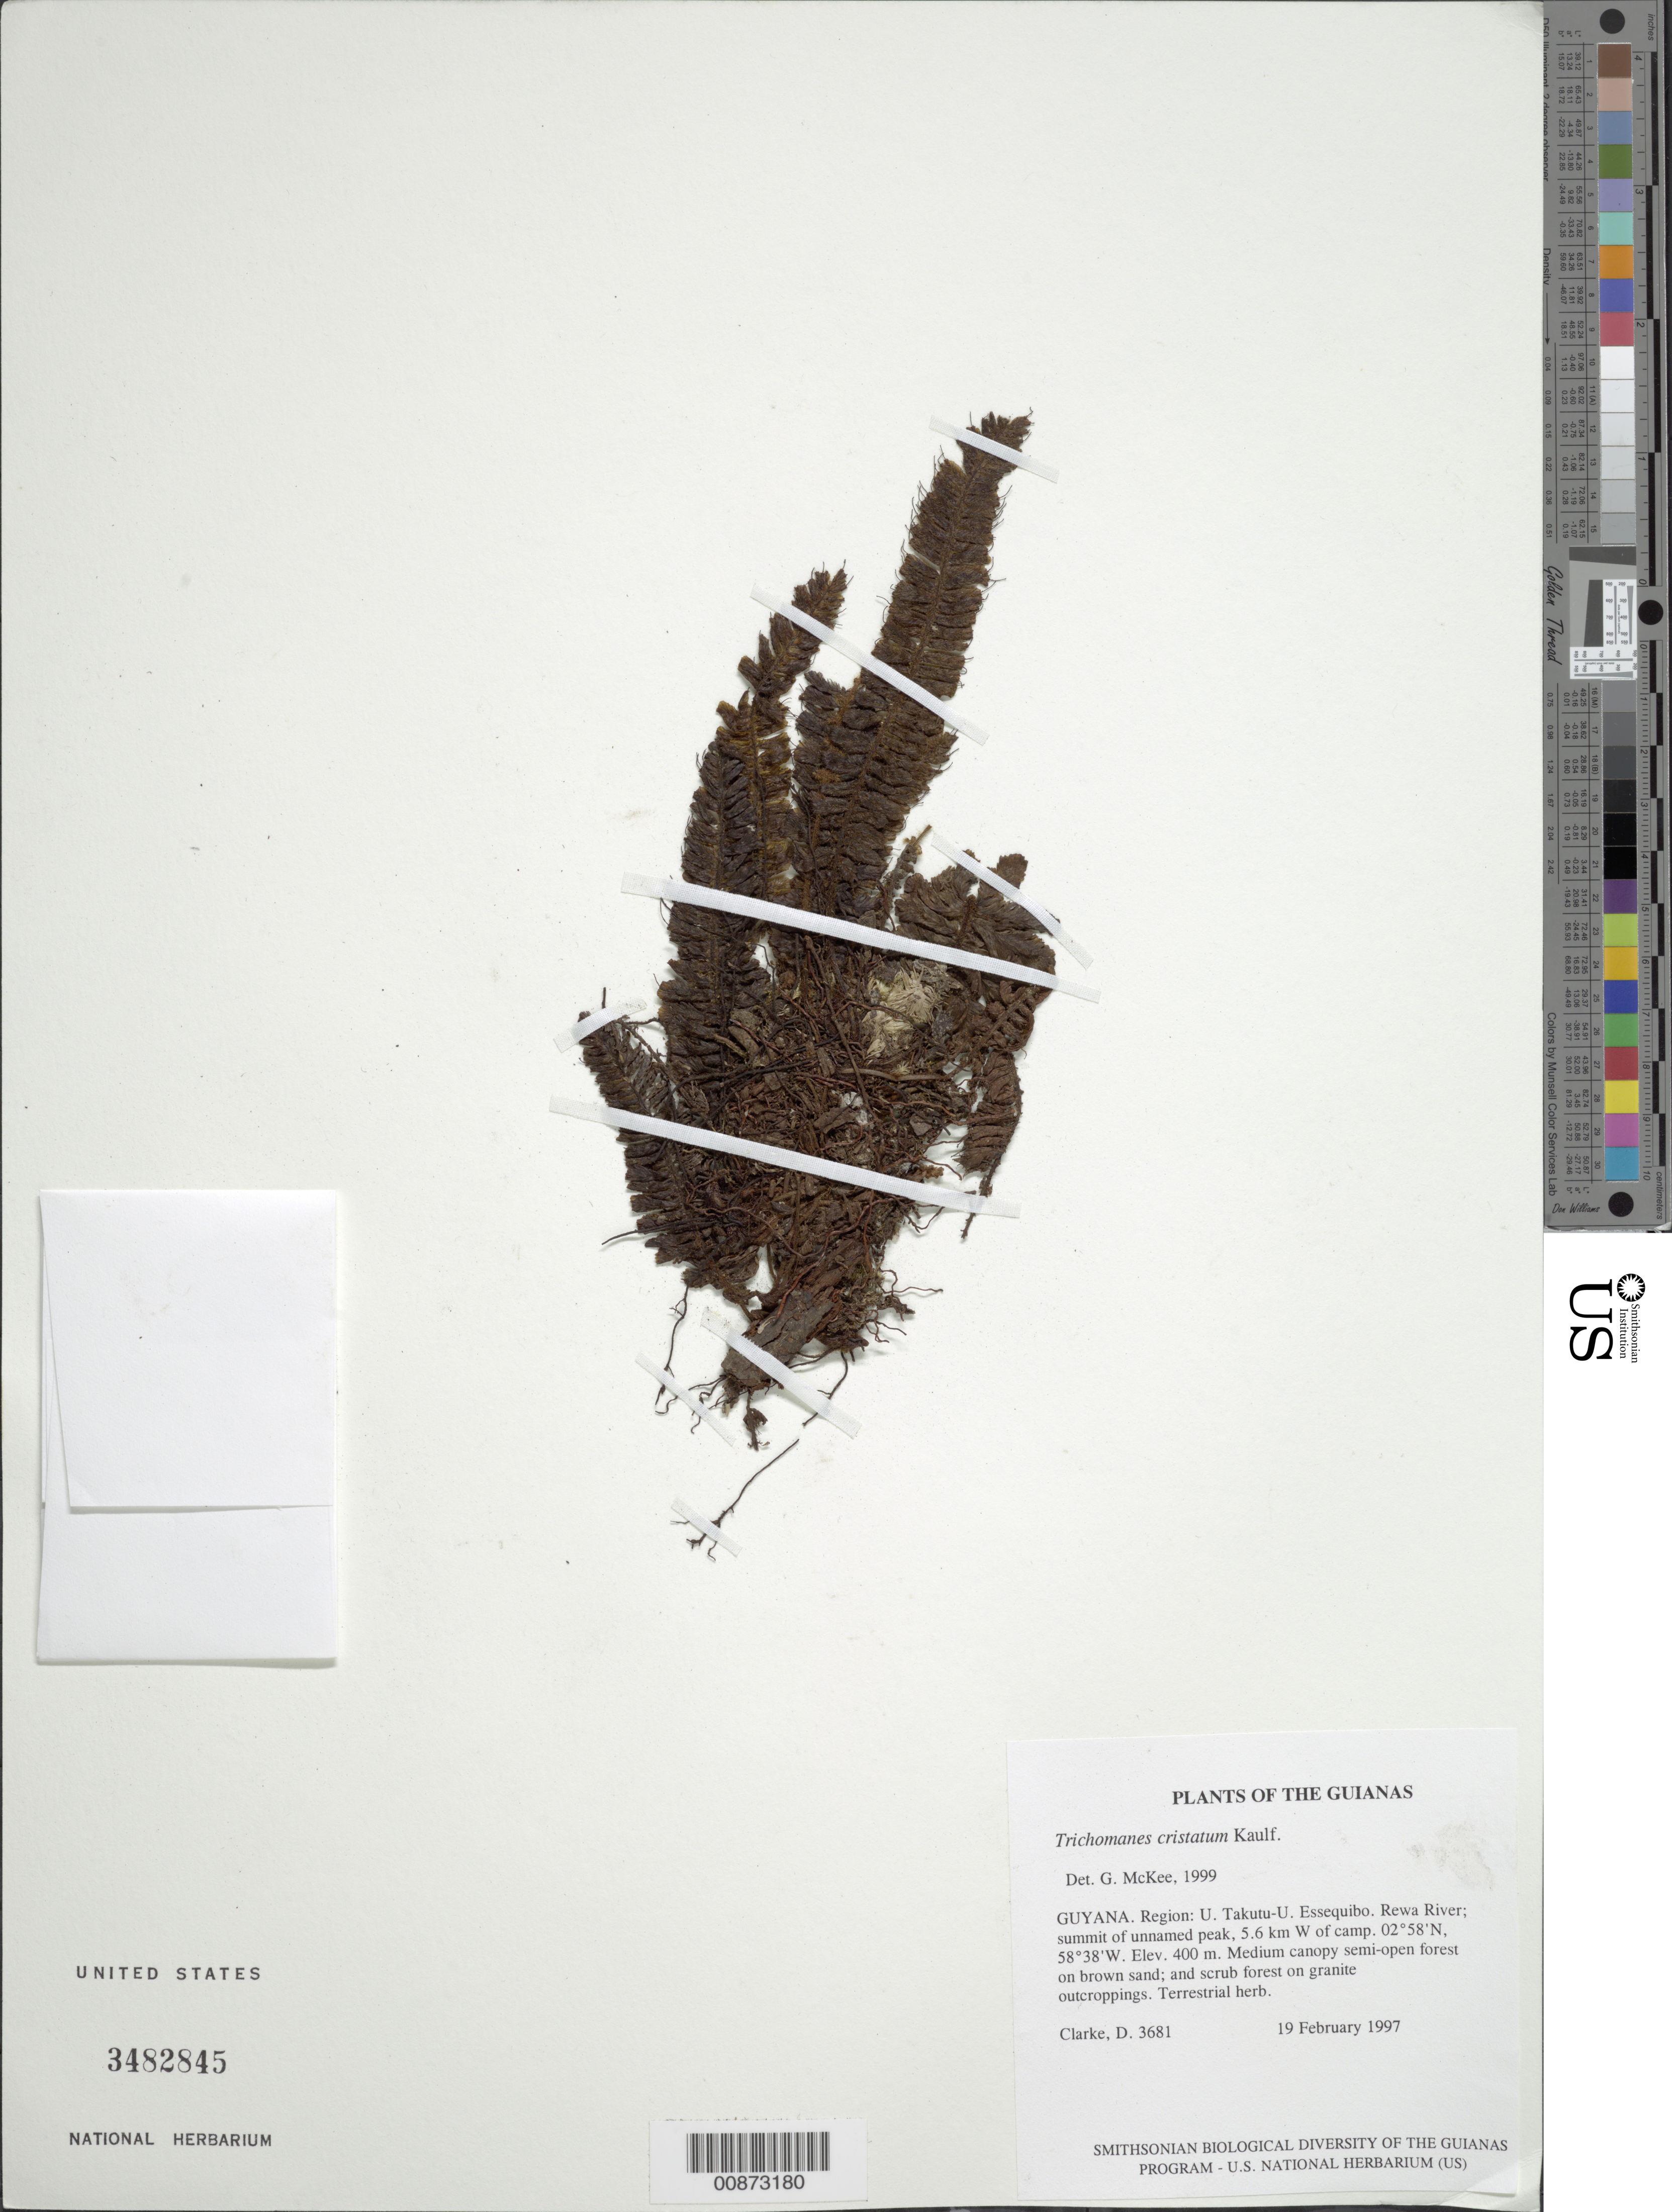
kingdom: Plantae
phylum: Tracheophyta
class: Polypodiopsida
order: Hymenophyllales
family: Hymenophyllaceae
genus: Trichomanes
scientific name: Trichomanes cristatum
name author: Kaulf.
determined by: McKee, G. S., (US), NMNH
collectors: H. D. Clarke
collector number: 3681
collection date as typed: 19 February 1997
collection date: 1997-02-19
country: Guyana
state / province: U. Takutu-U. Essequibo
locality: Rewa River; summit of unnamed peak, 5.6 km W of camp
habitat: Medium canopy semi-open forest on brown sand; and scrub forest on granite outcroppings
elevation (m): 400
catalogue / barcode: US 3482845